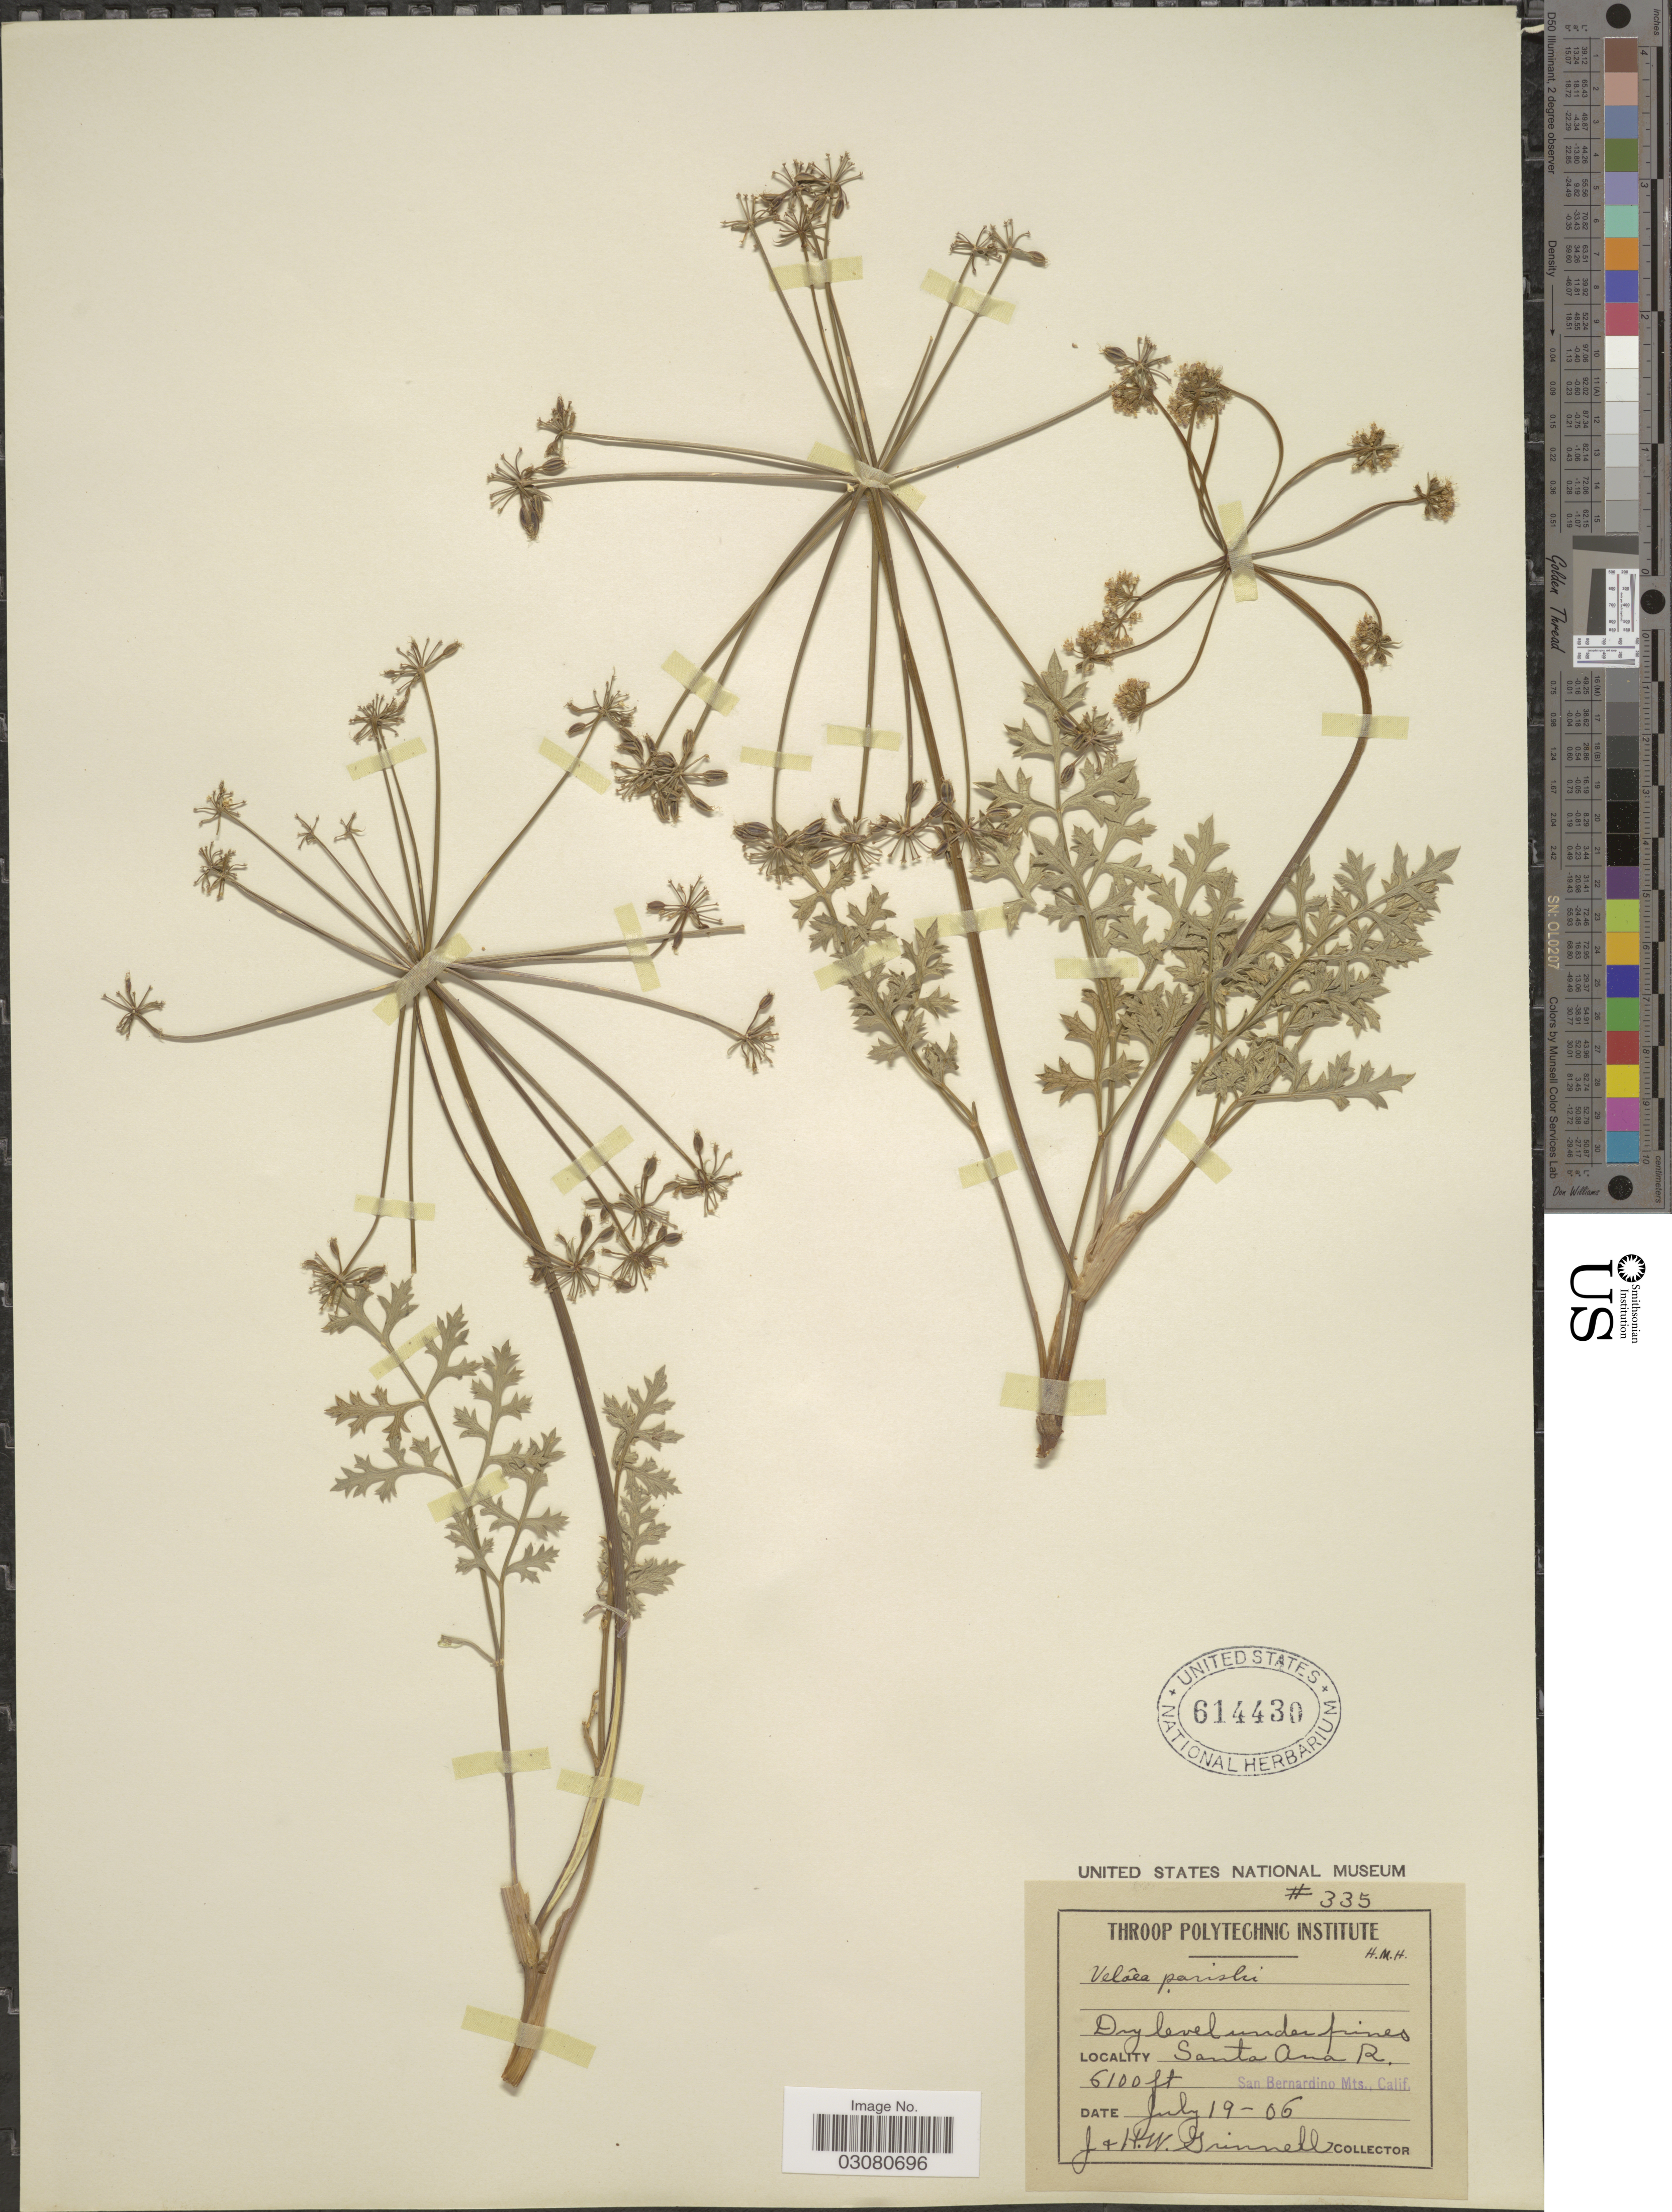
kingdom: Plantae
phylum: Tracheophyta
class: Magnoliopsida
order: Apiales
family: Apiaceae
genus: Drudeophytum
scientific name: Drudeophytum parishii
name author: (J.M. Coult. & Rose) J.M. Coult. & Rose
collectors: J. Grinnell & H. Grinnell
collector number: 335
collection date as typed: Transcribed d/m/y: 19/7/6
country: United States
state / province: California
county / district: San Bernardino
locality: Santa Ana R. San Bernardino Mts., Calif.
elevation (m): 1859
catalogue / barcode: US 614430